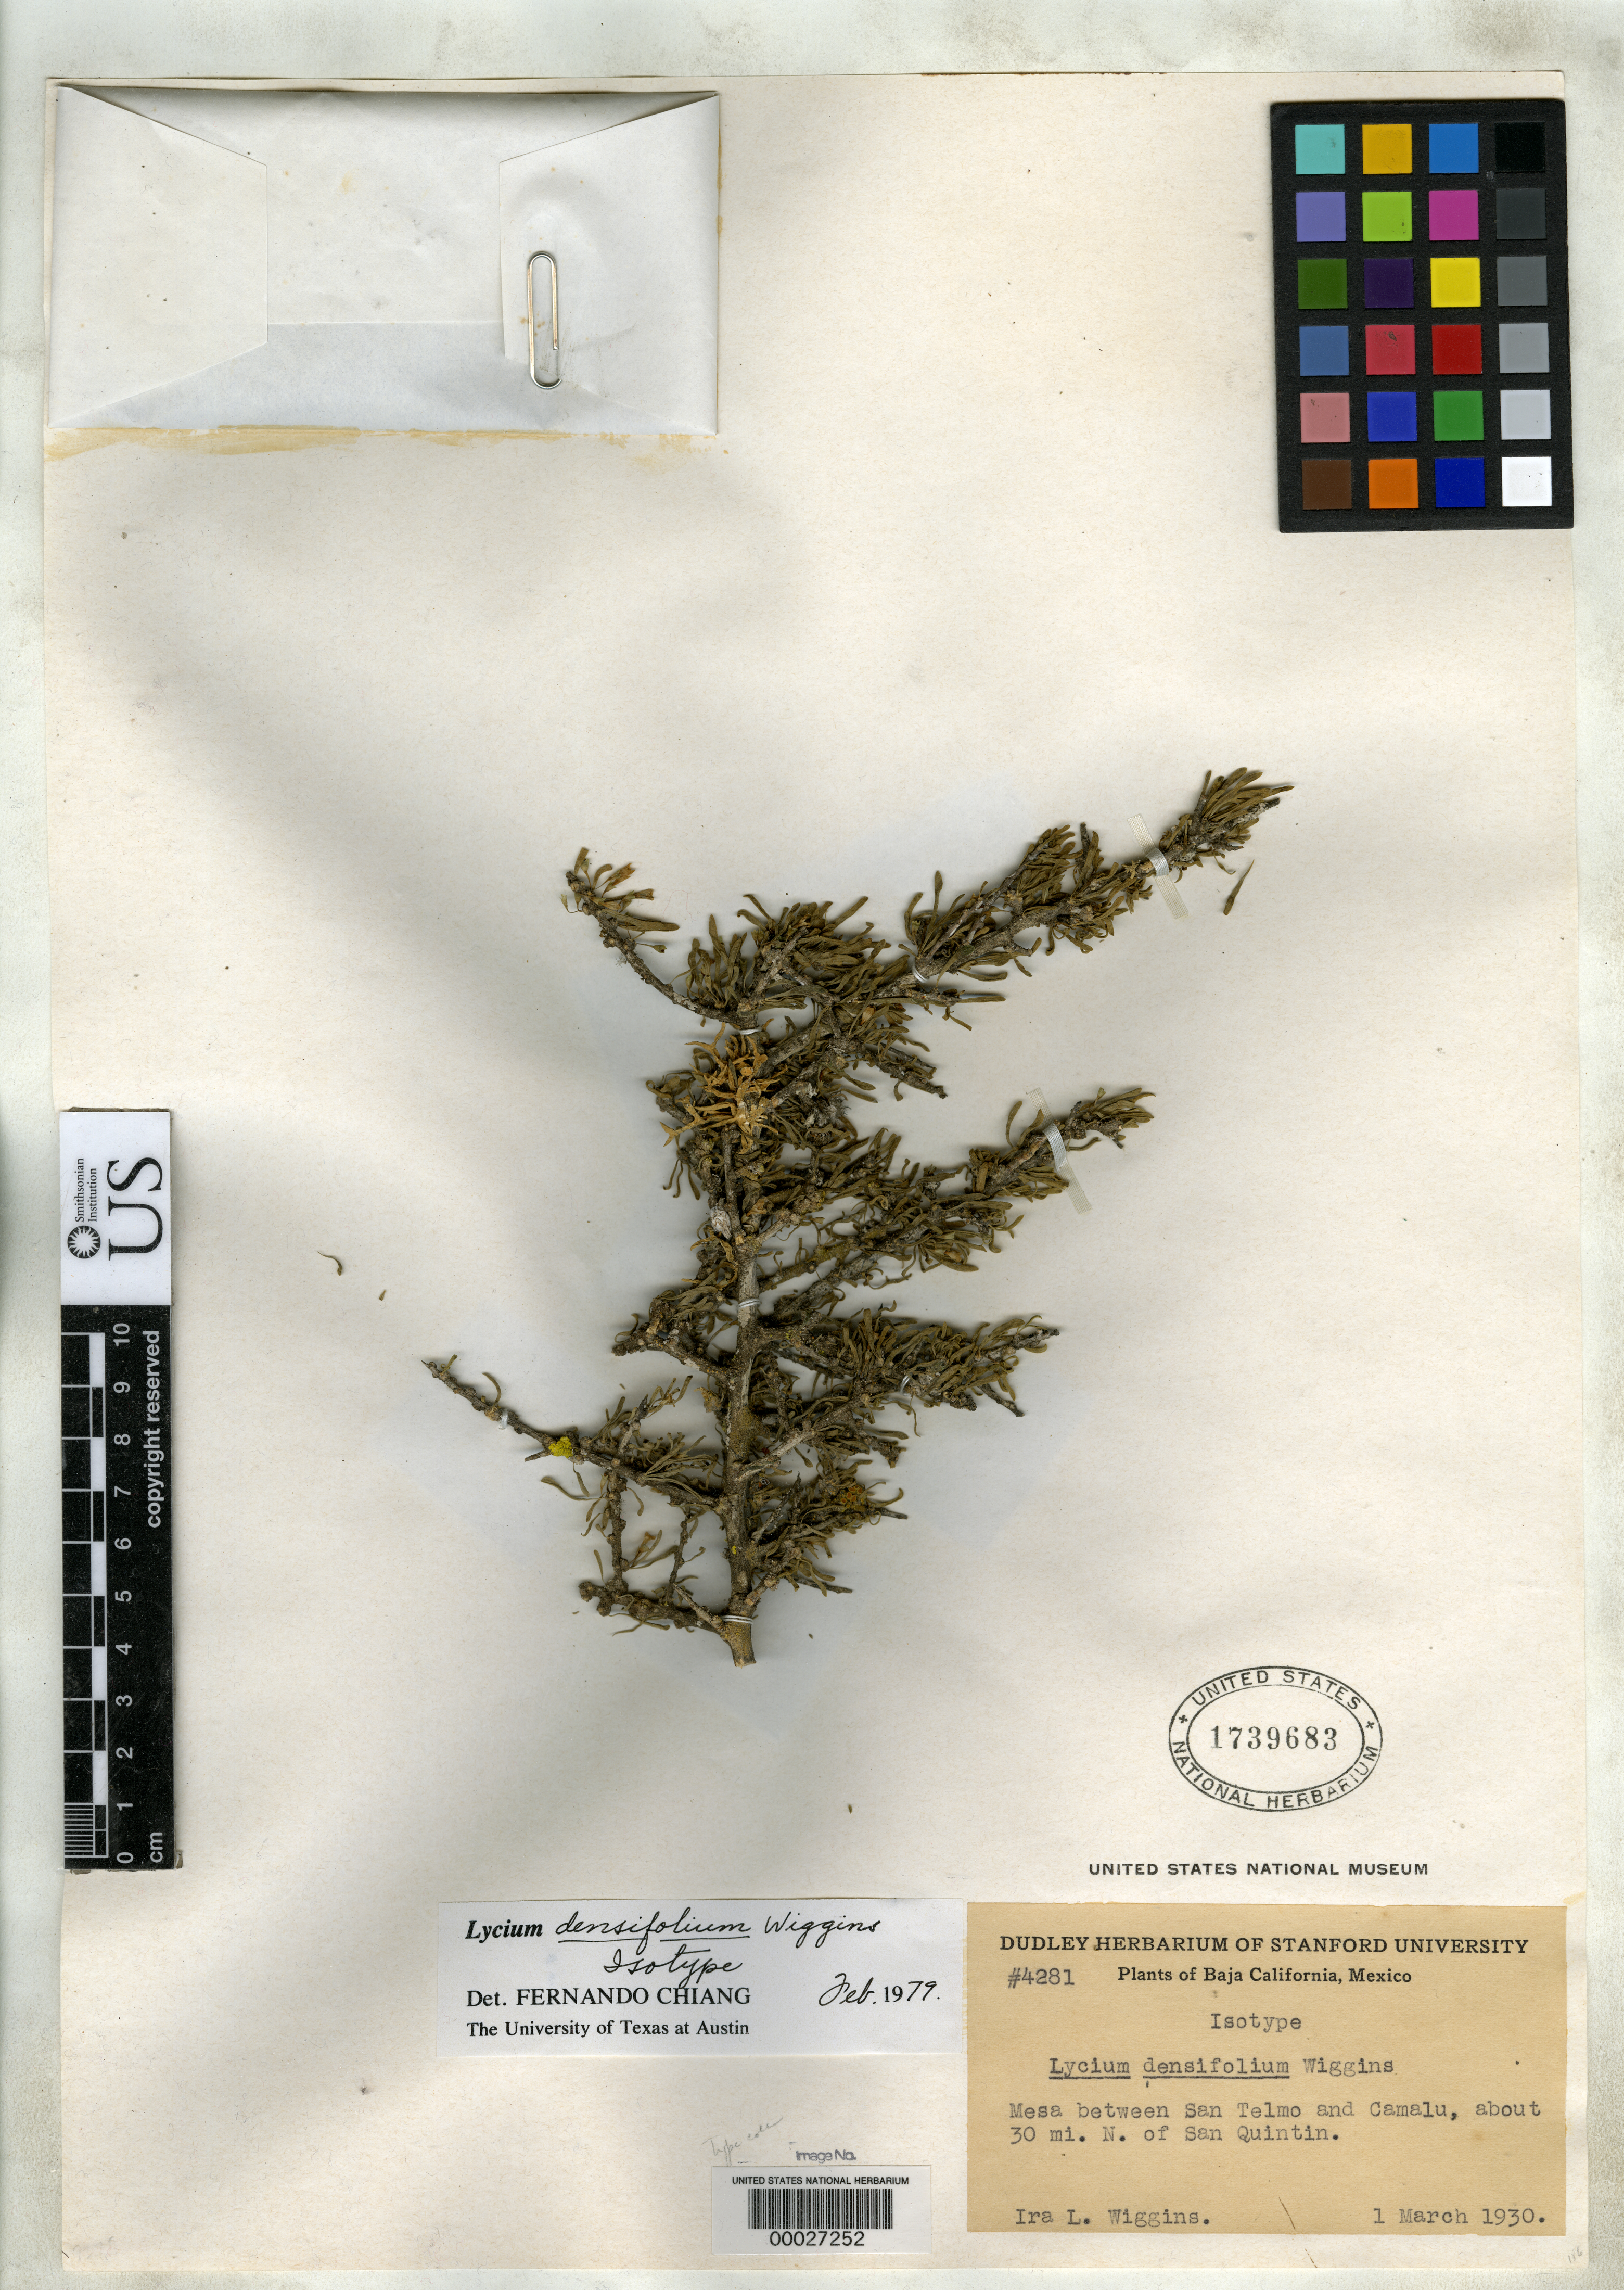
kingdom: Plantae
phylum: Tracheophyta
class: Magnoliopsida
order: Solanales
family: Solanaceae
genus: Lycium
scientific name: Lycium densifolium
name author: Wiggins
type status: Isotype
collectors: I. L. Wiggins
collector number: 4281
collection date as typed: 01 Mar 1930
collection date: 1930-03-01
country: Mexico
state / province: Baja California Norte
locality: Coastal Mesa between San Telmo & Canalu plains, 25 mi N of San Quintin.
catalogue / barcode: US 1739683